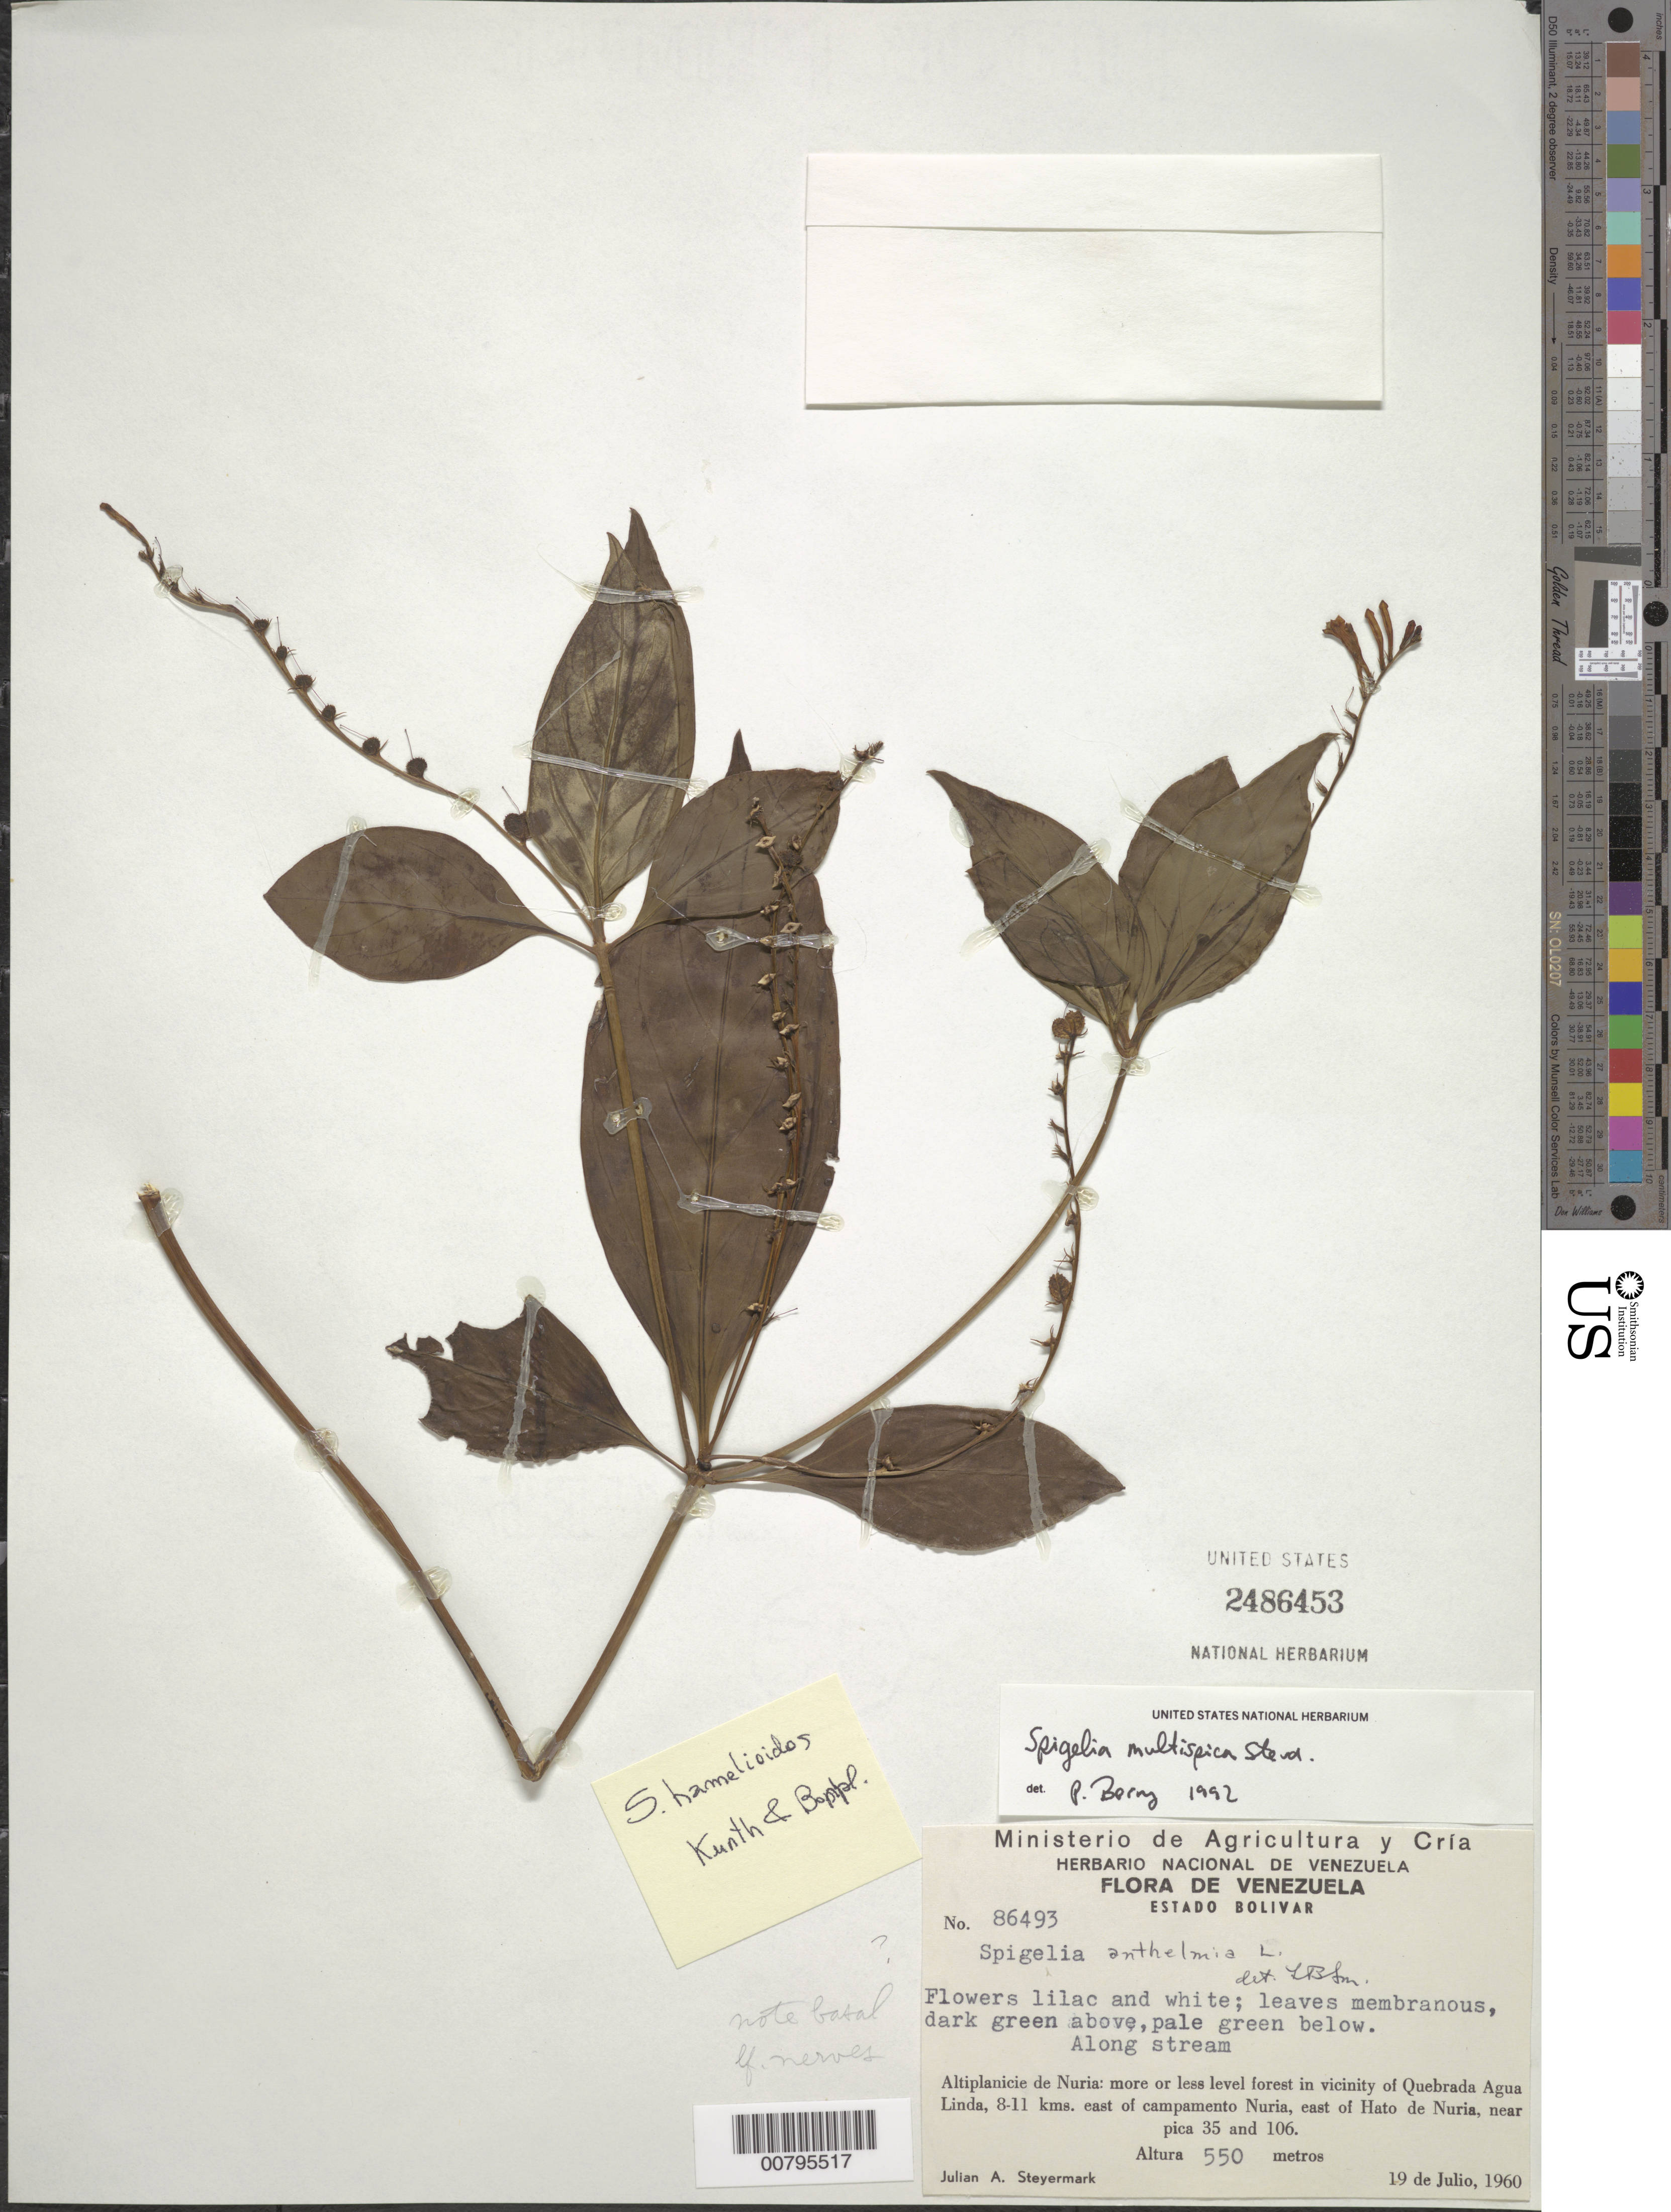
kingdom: Plantae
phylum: Tracheophyta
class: Magnoliopsida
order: Gentianales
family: Loganiaceae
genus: Spigelia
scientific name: Spigelia multispica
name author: Steud.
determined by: Berry, P. E., (WIS), University of Wisconsin - Madison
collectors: J. Steyermark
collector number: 86493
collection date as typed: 19-Jul-60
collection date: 1960-07-19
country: Venezuela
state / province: Bolívar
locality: Altiplanicie de Nuria, vicinity of Quebrada Agua Linda, 8-11 km E of camp Nuria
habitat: Along stream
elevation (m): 550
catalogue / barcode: US 2486453